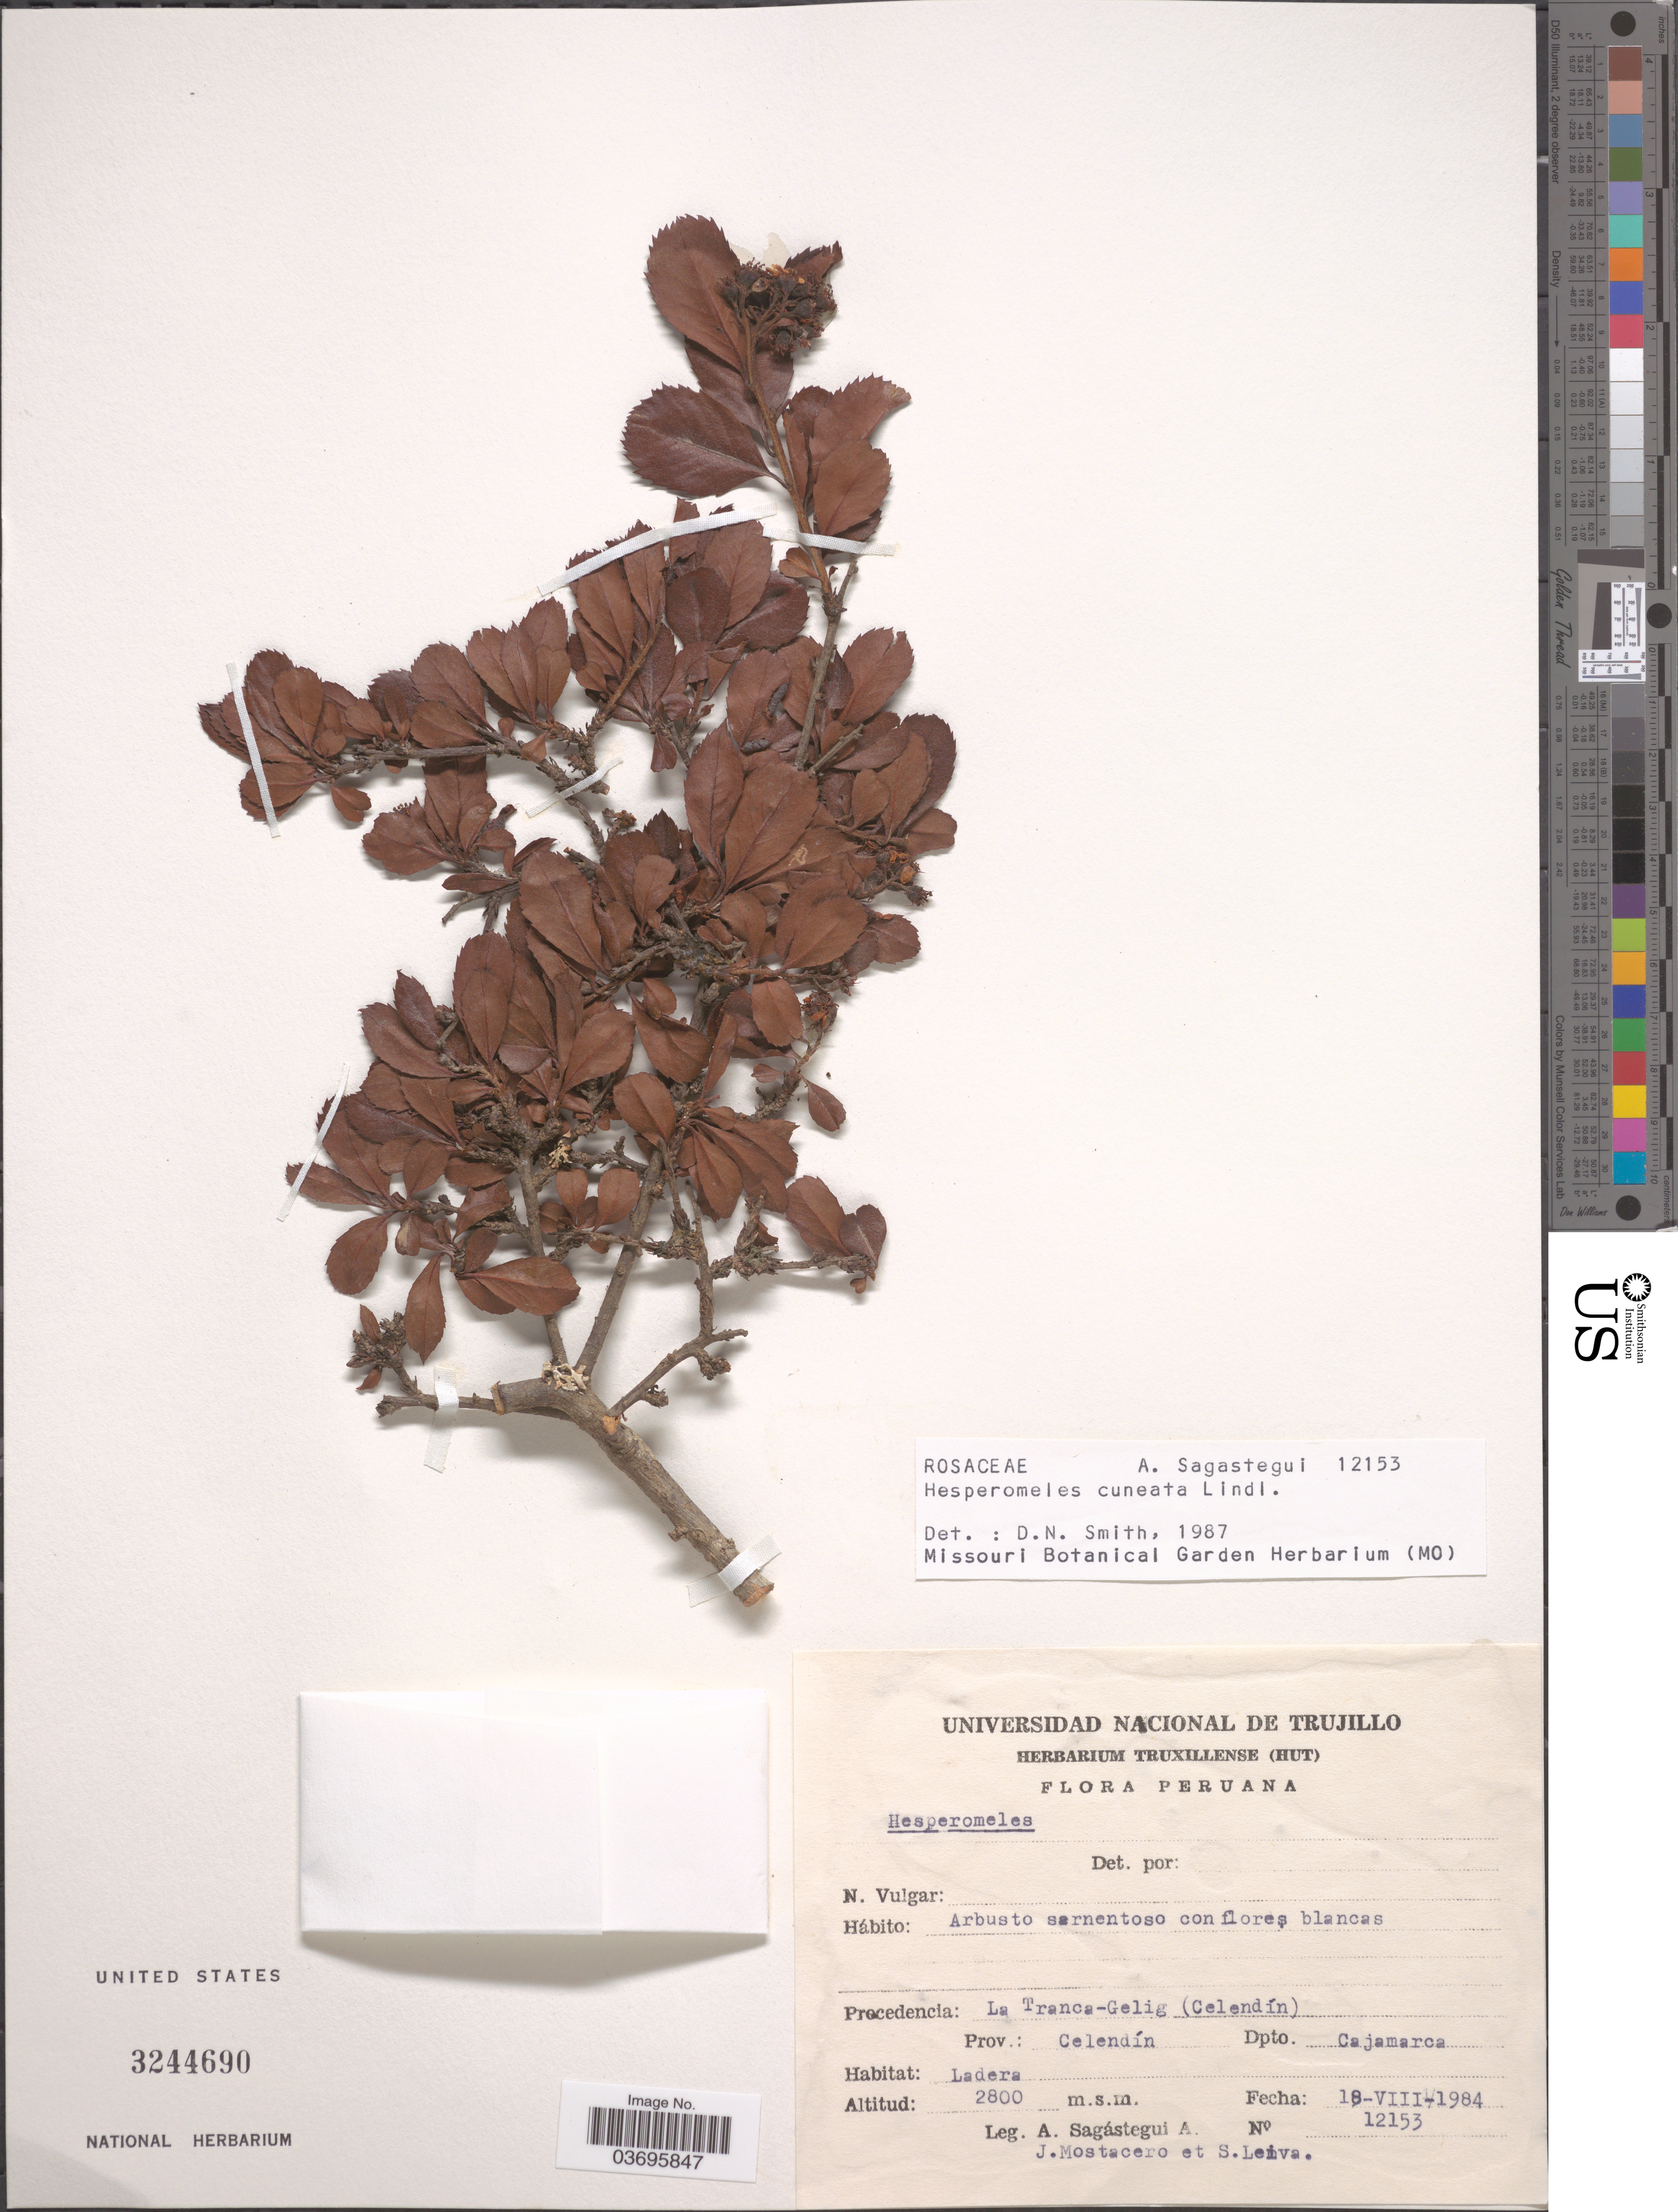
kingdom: Plantae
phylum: Tracheophyta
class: Magnoliopsida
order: Rosales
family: Rosaceae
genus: Hesperomeles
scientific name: Hesperomeles cuneata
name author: Lindl.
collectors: A. Sagástegui A., J. Mostacero & S. Leiva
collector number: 12153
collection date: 1984-08-18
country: Peru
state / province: Cajamarca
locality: Procedencia: La Tranca-Gelig (Celendín). Prov.: Celendín. Dpto. Cajamarca.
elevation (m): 2800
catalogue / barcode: US 3244690